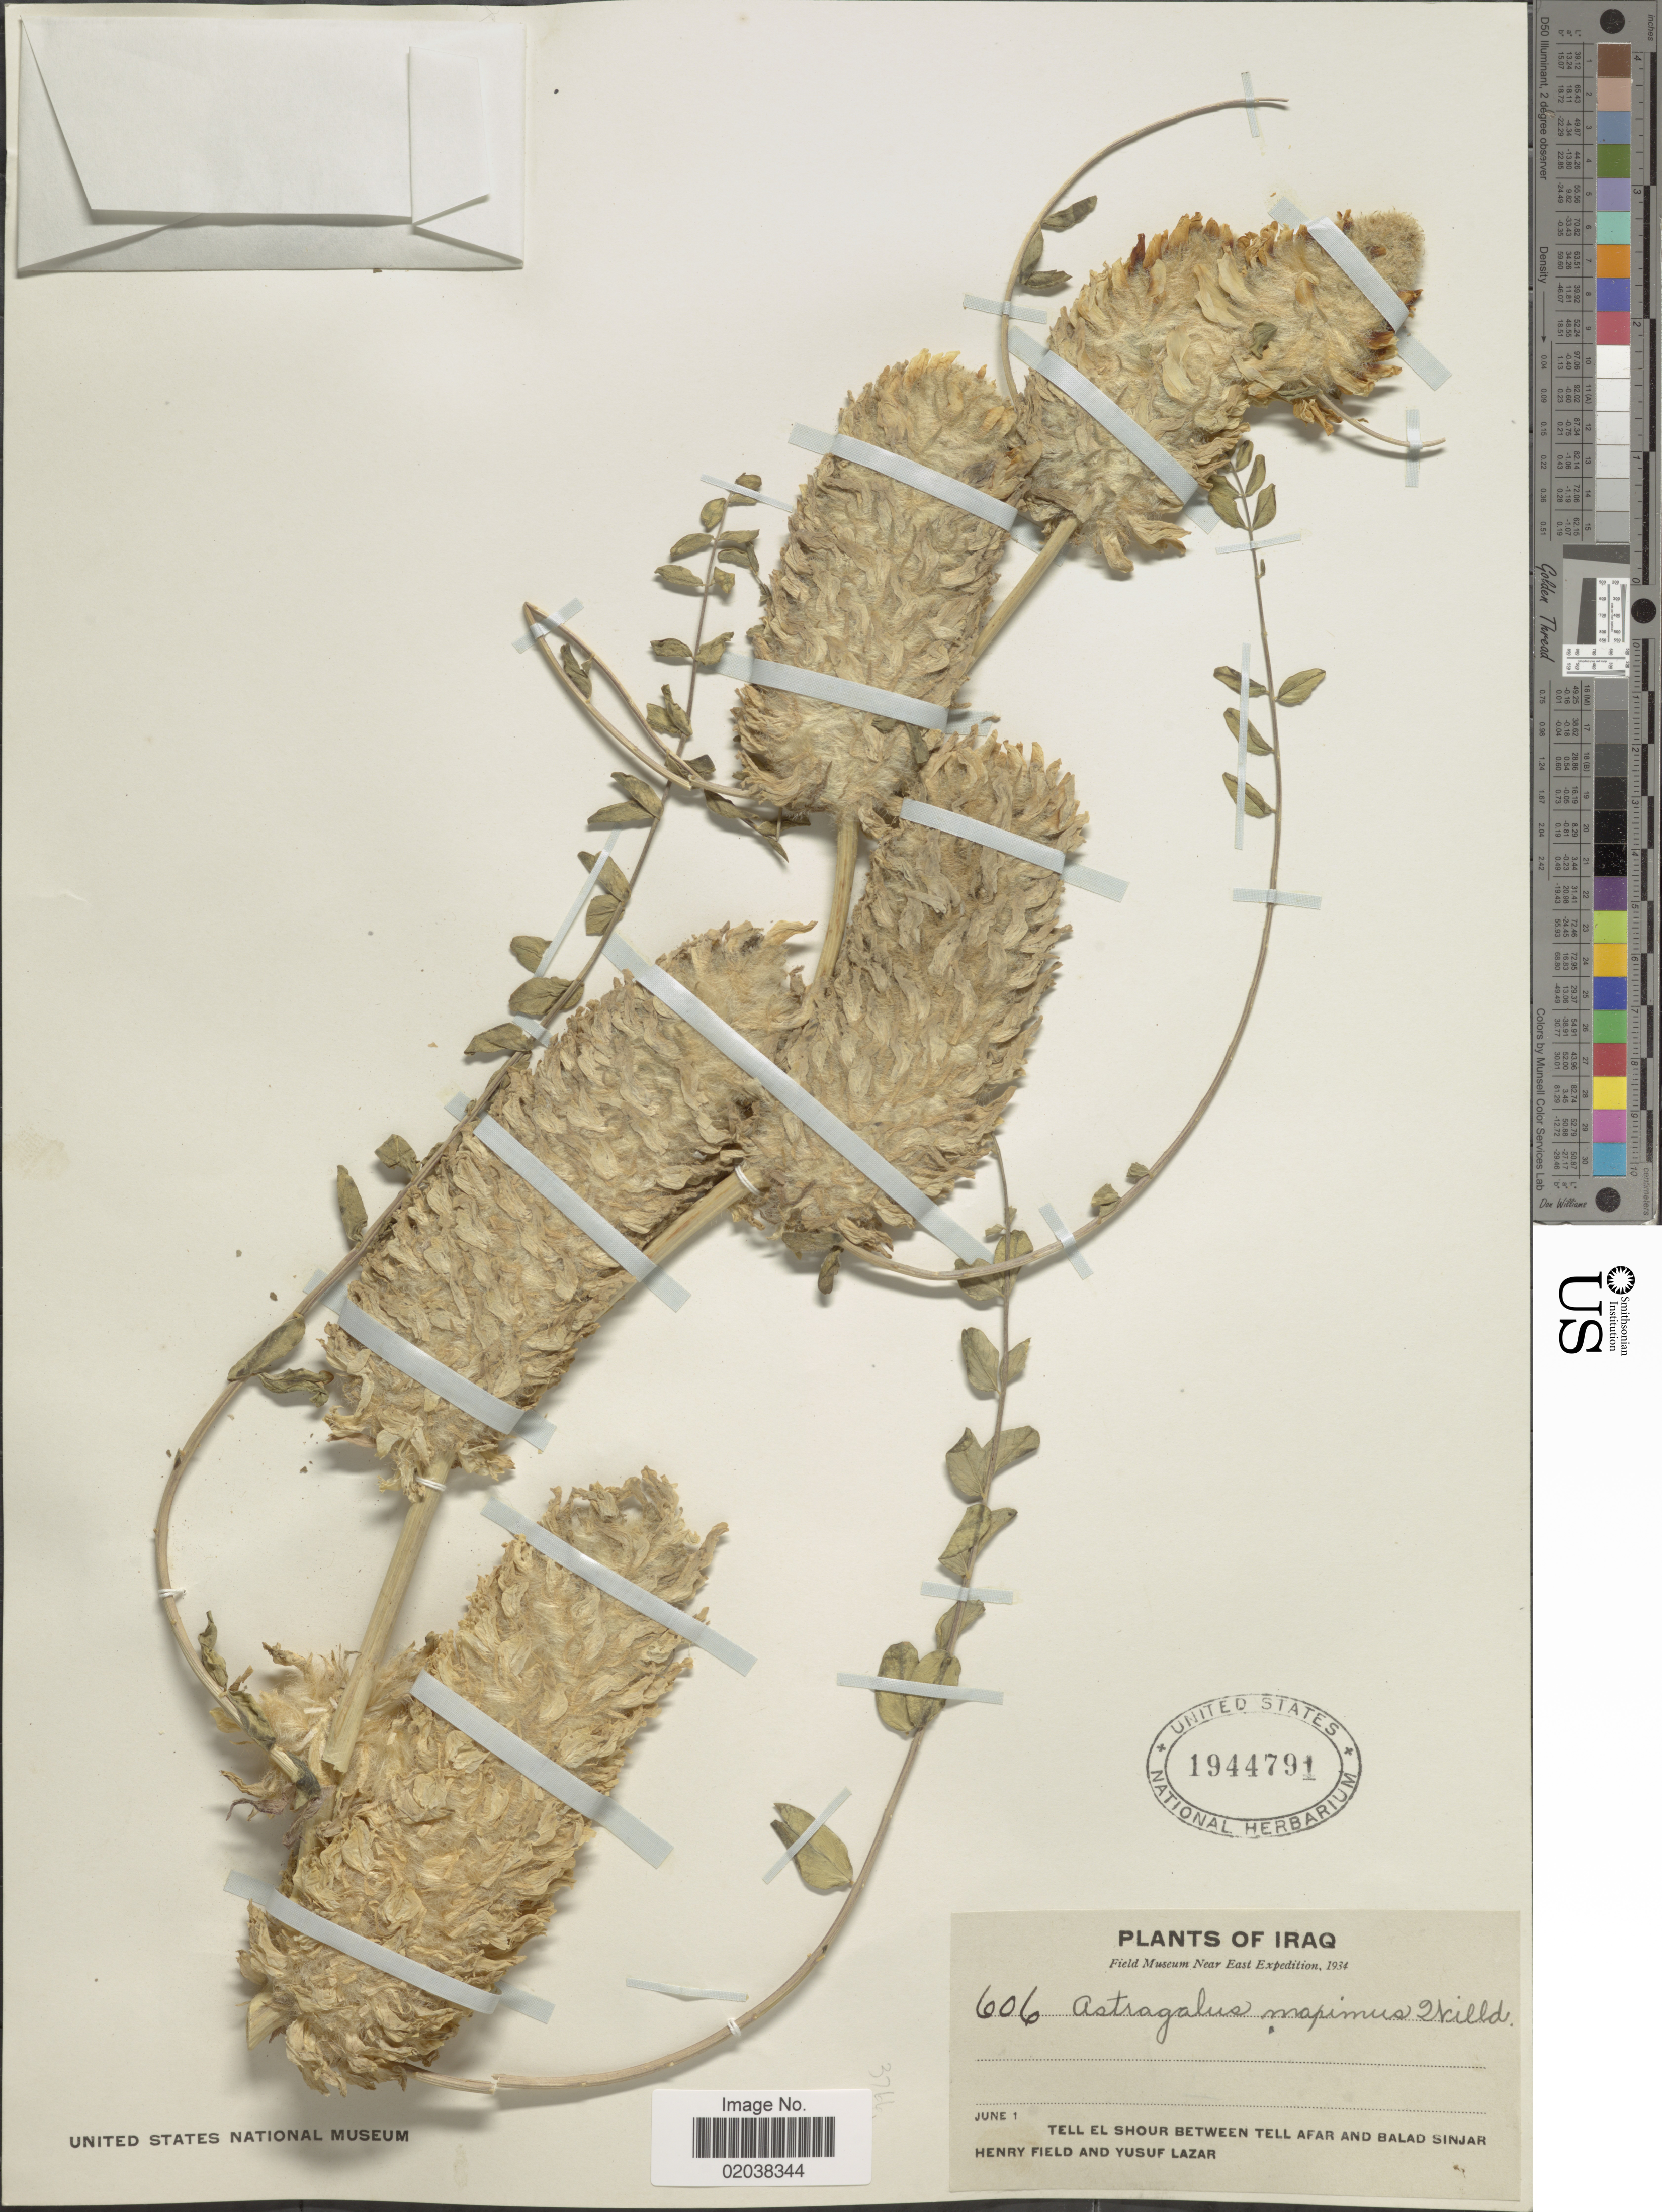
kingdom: Plantae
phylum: Tracheophyta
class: Magnoliopsida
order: Fabales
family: Fabaceae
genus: Astragalus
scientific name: Astragalus maximus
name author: Willd.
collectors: H. Field & Y. Lazar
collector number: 606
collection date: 1934-06-01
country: Iraq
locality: Tell El Shour between Tell Afar and Balad Sinjar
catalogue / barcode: US 1944791